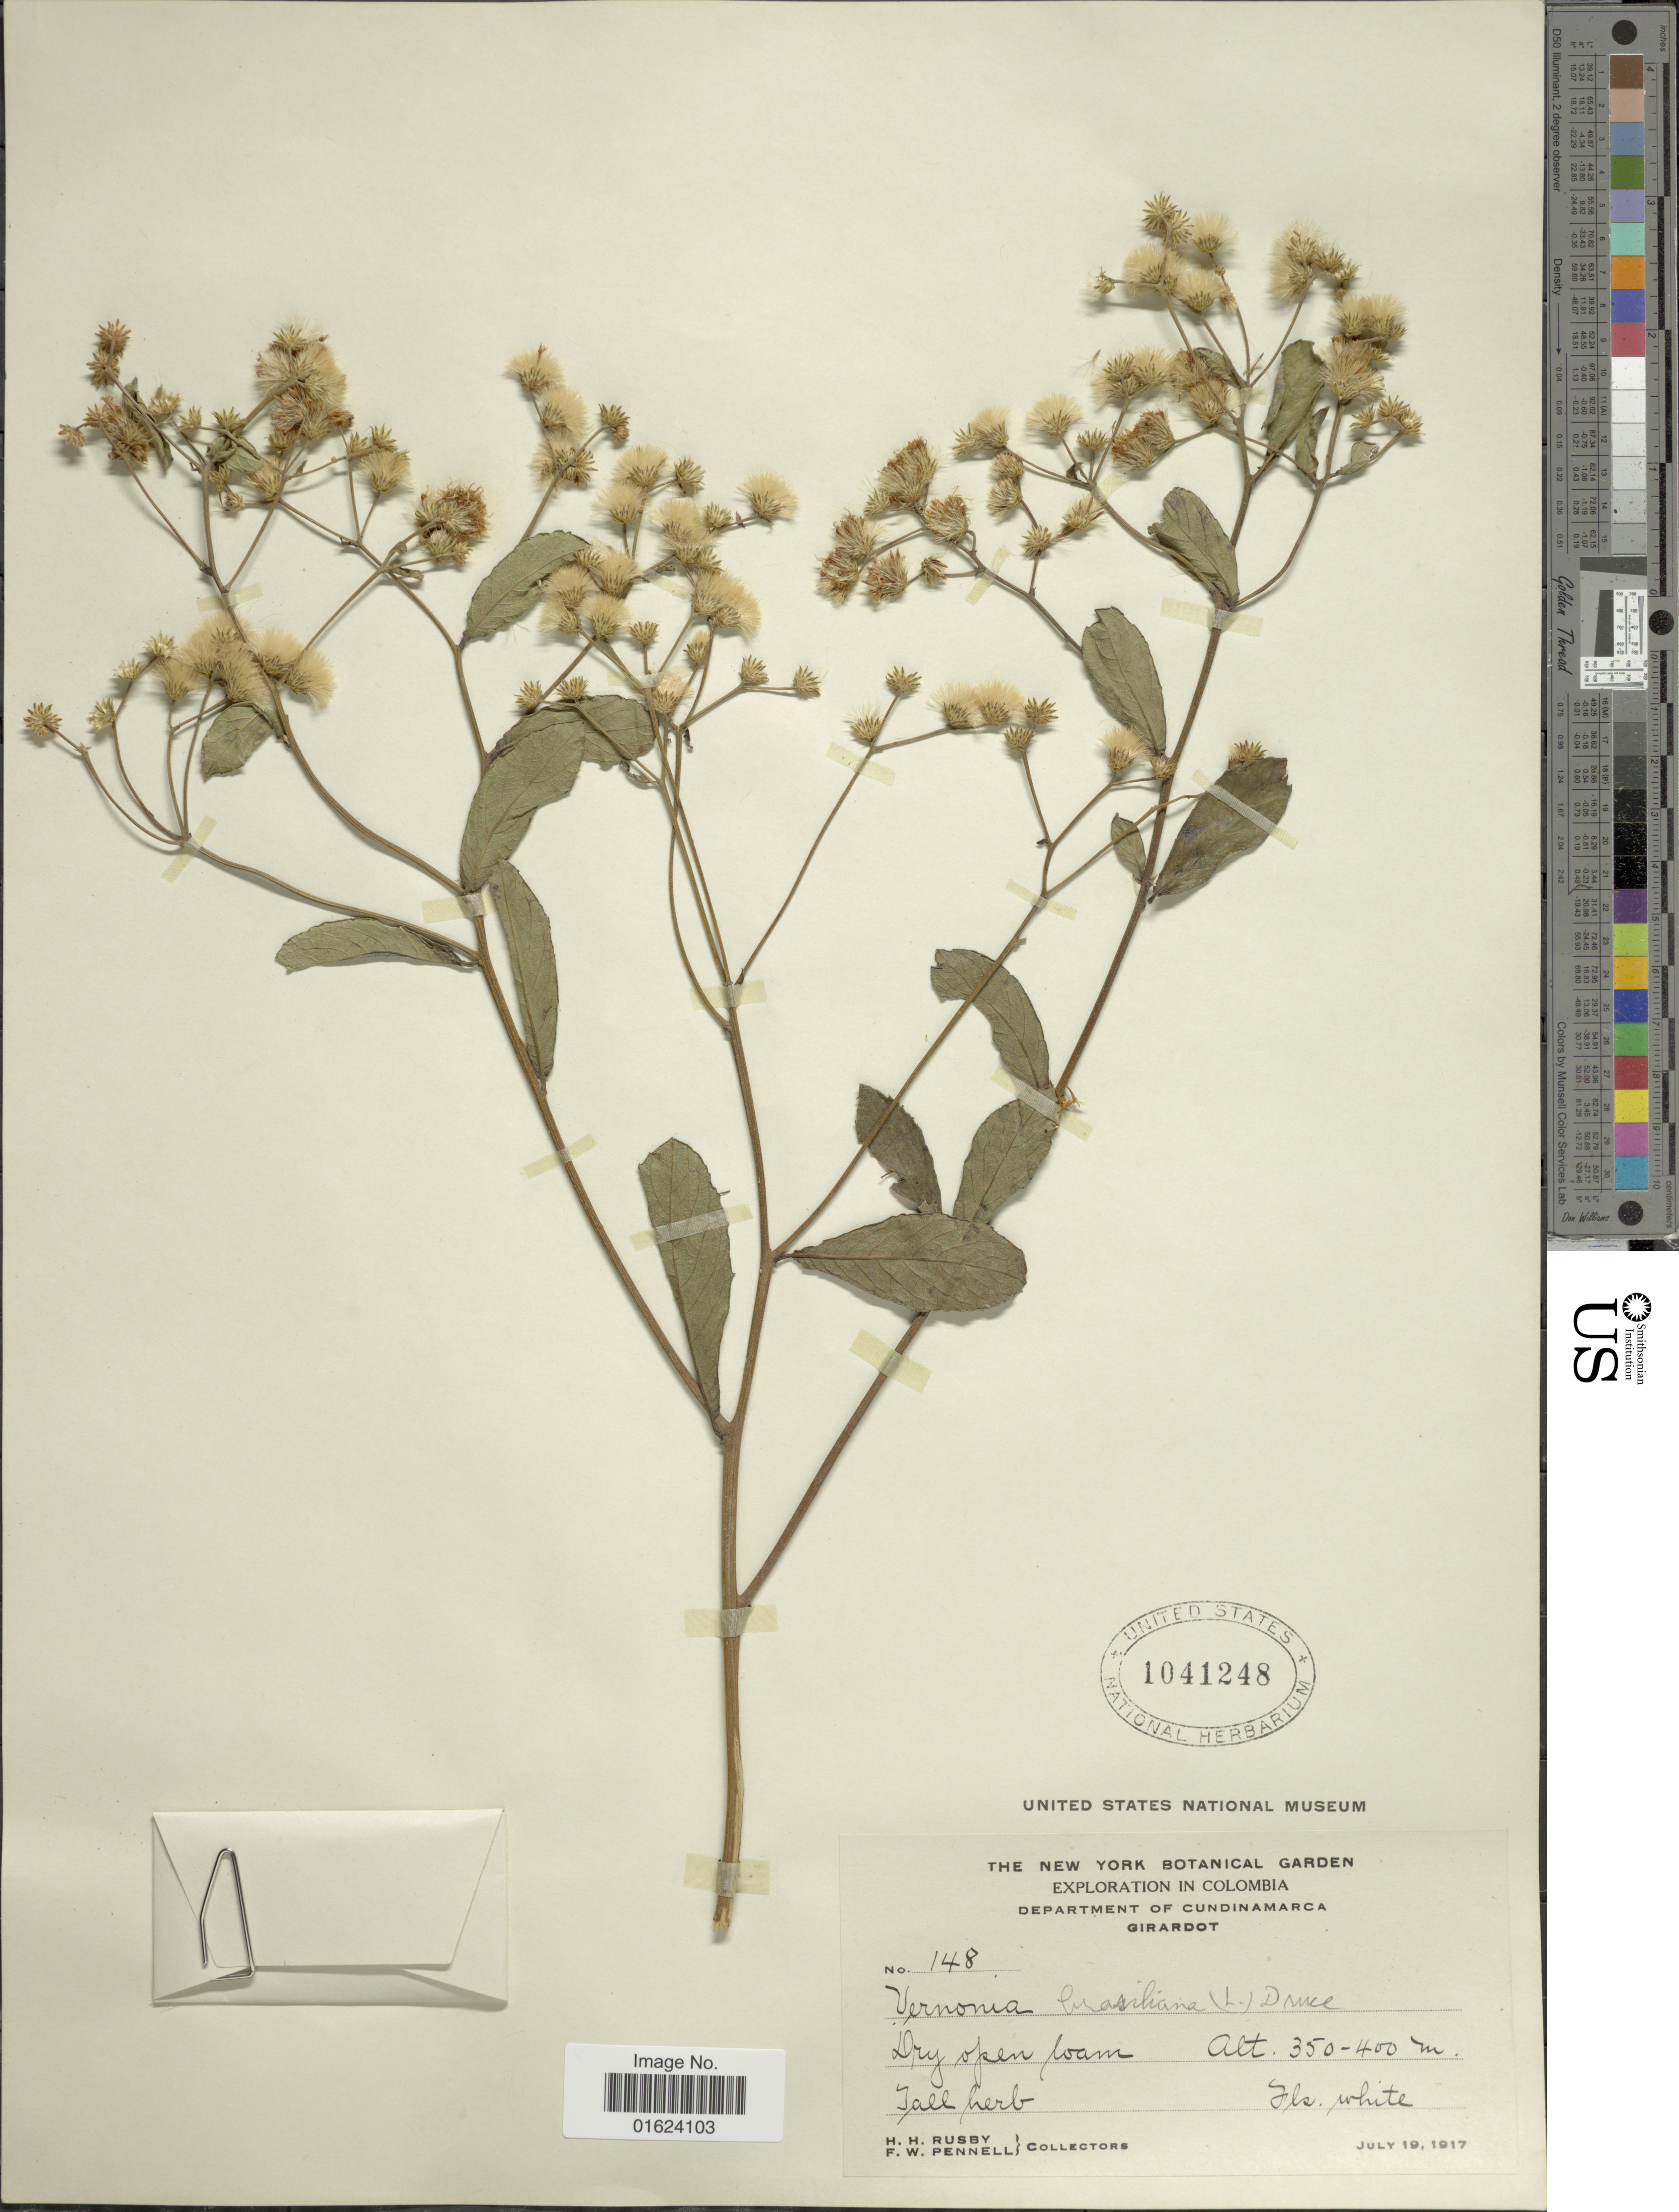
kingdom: Plantae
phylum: Tracheophyta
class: Magnoliopsida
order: Asterales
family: Asteraceae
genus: Vernonia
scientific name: Vernonia brasiliana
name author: (L.) Druce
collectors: H. H. Rusby & F. W. Pennell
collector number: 148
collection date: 1917-07-19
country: Colombia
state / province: Cundinamarca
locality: Department of Cundinamarca. Girardot.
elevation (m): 350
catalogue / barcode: US 1041248